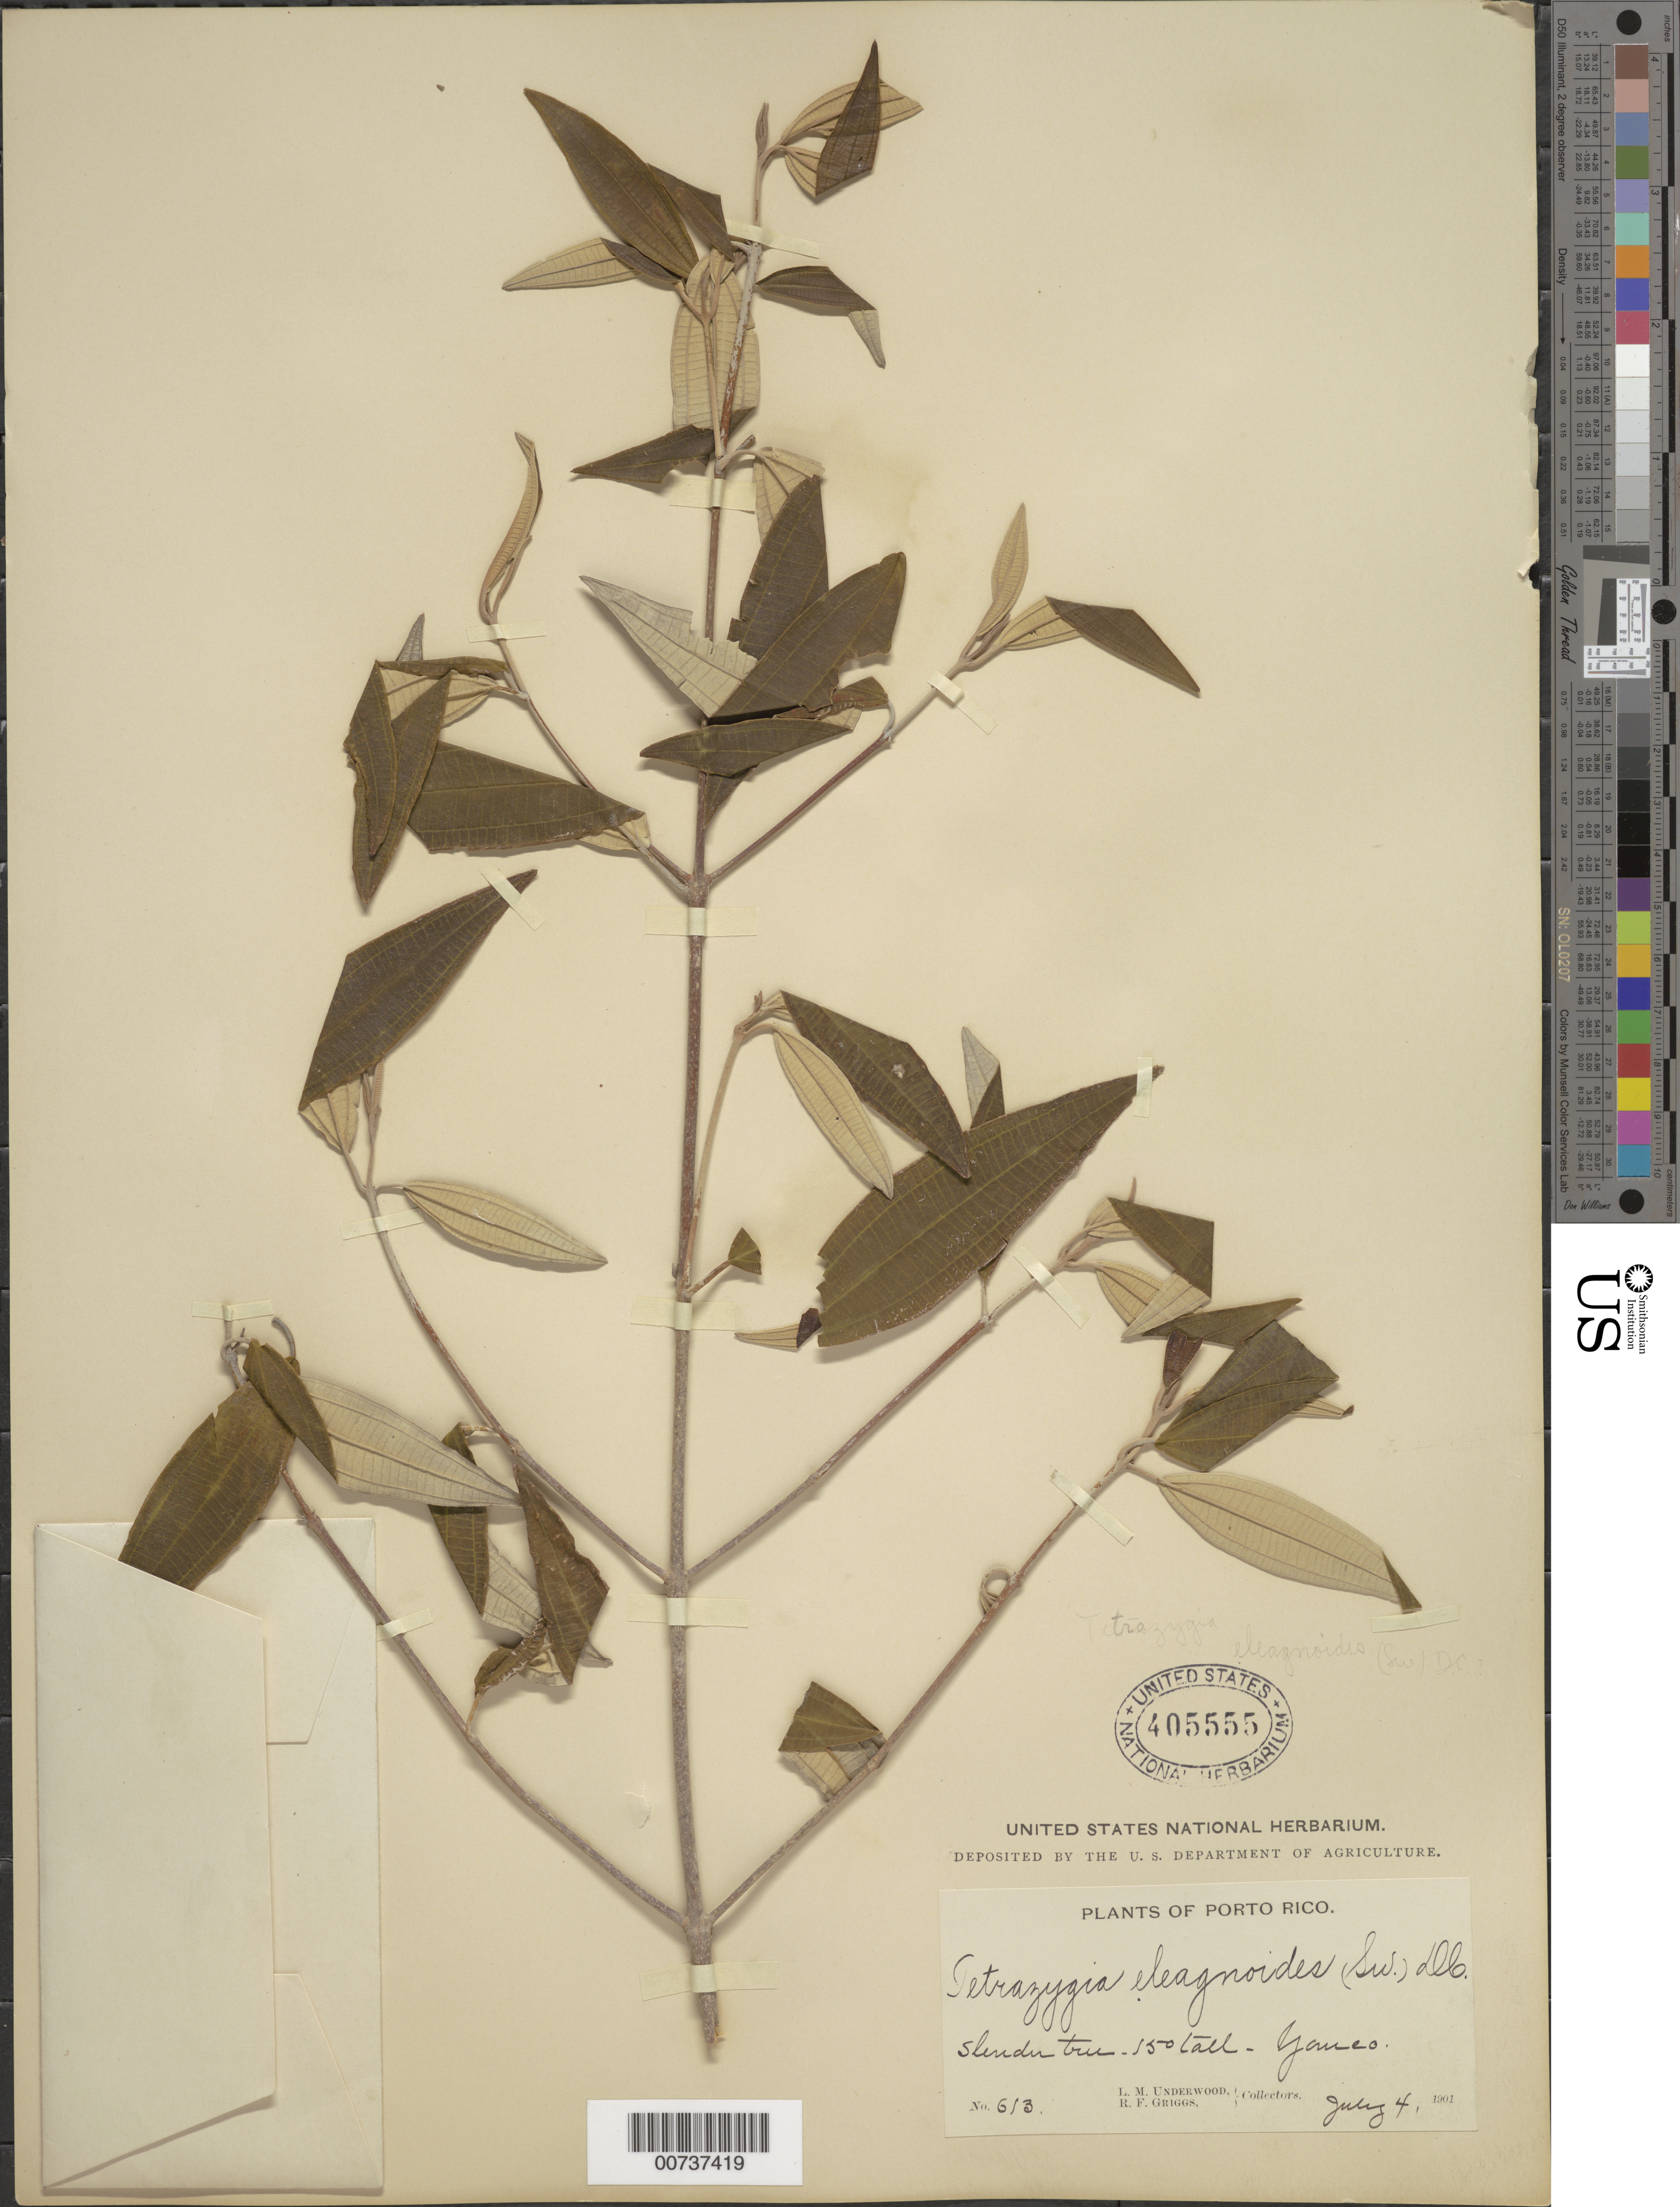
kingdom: Plantae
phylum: Tracheophyta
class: Magnoliopsida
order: Myrtales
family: Melastomataceae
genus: Miconia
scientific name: Miconia elaeagnoides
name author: (Sw.) Griseb.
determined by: Judd, Walter S.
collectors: L. M. Underwood & R. F. Griggs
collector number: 613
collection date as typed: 04 Jul 1901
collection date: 1901-07-04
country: Puerto Rico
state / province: Yauco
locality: Yauco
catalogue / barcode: US 405555